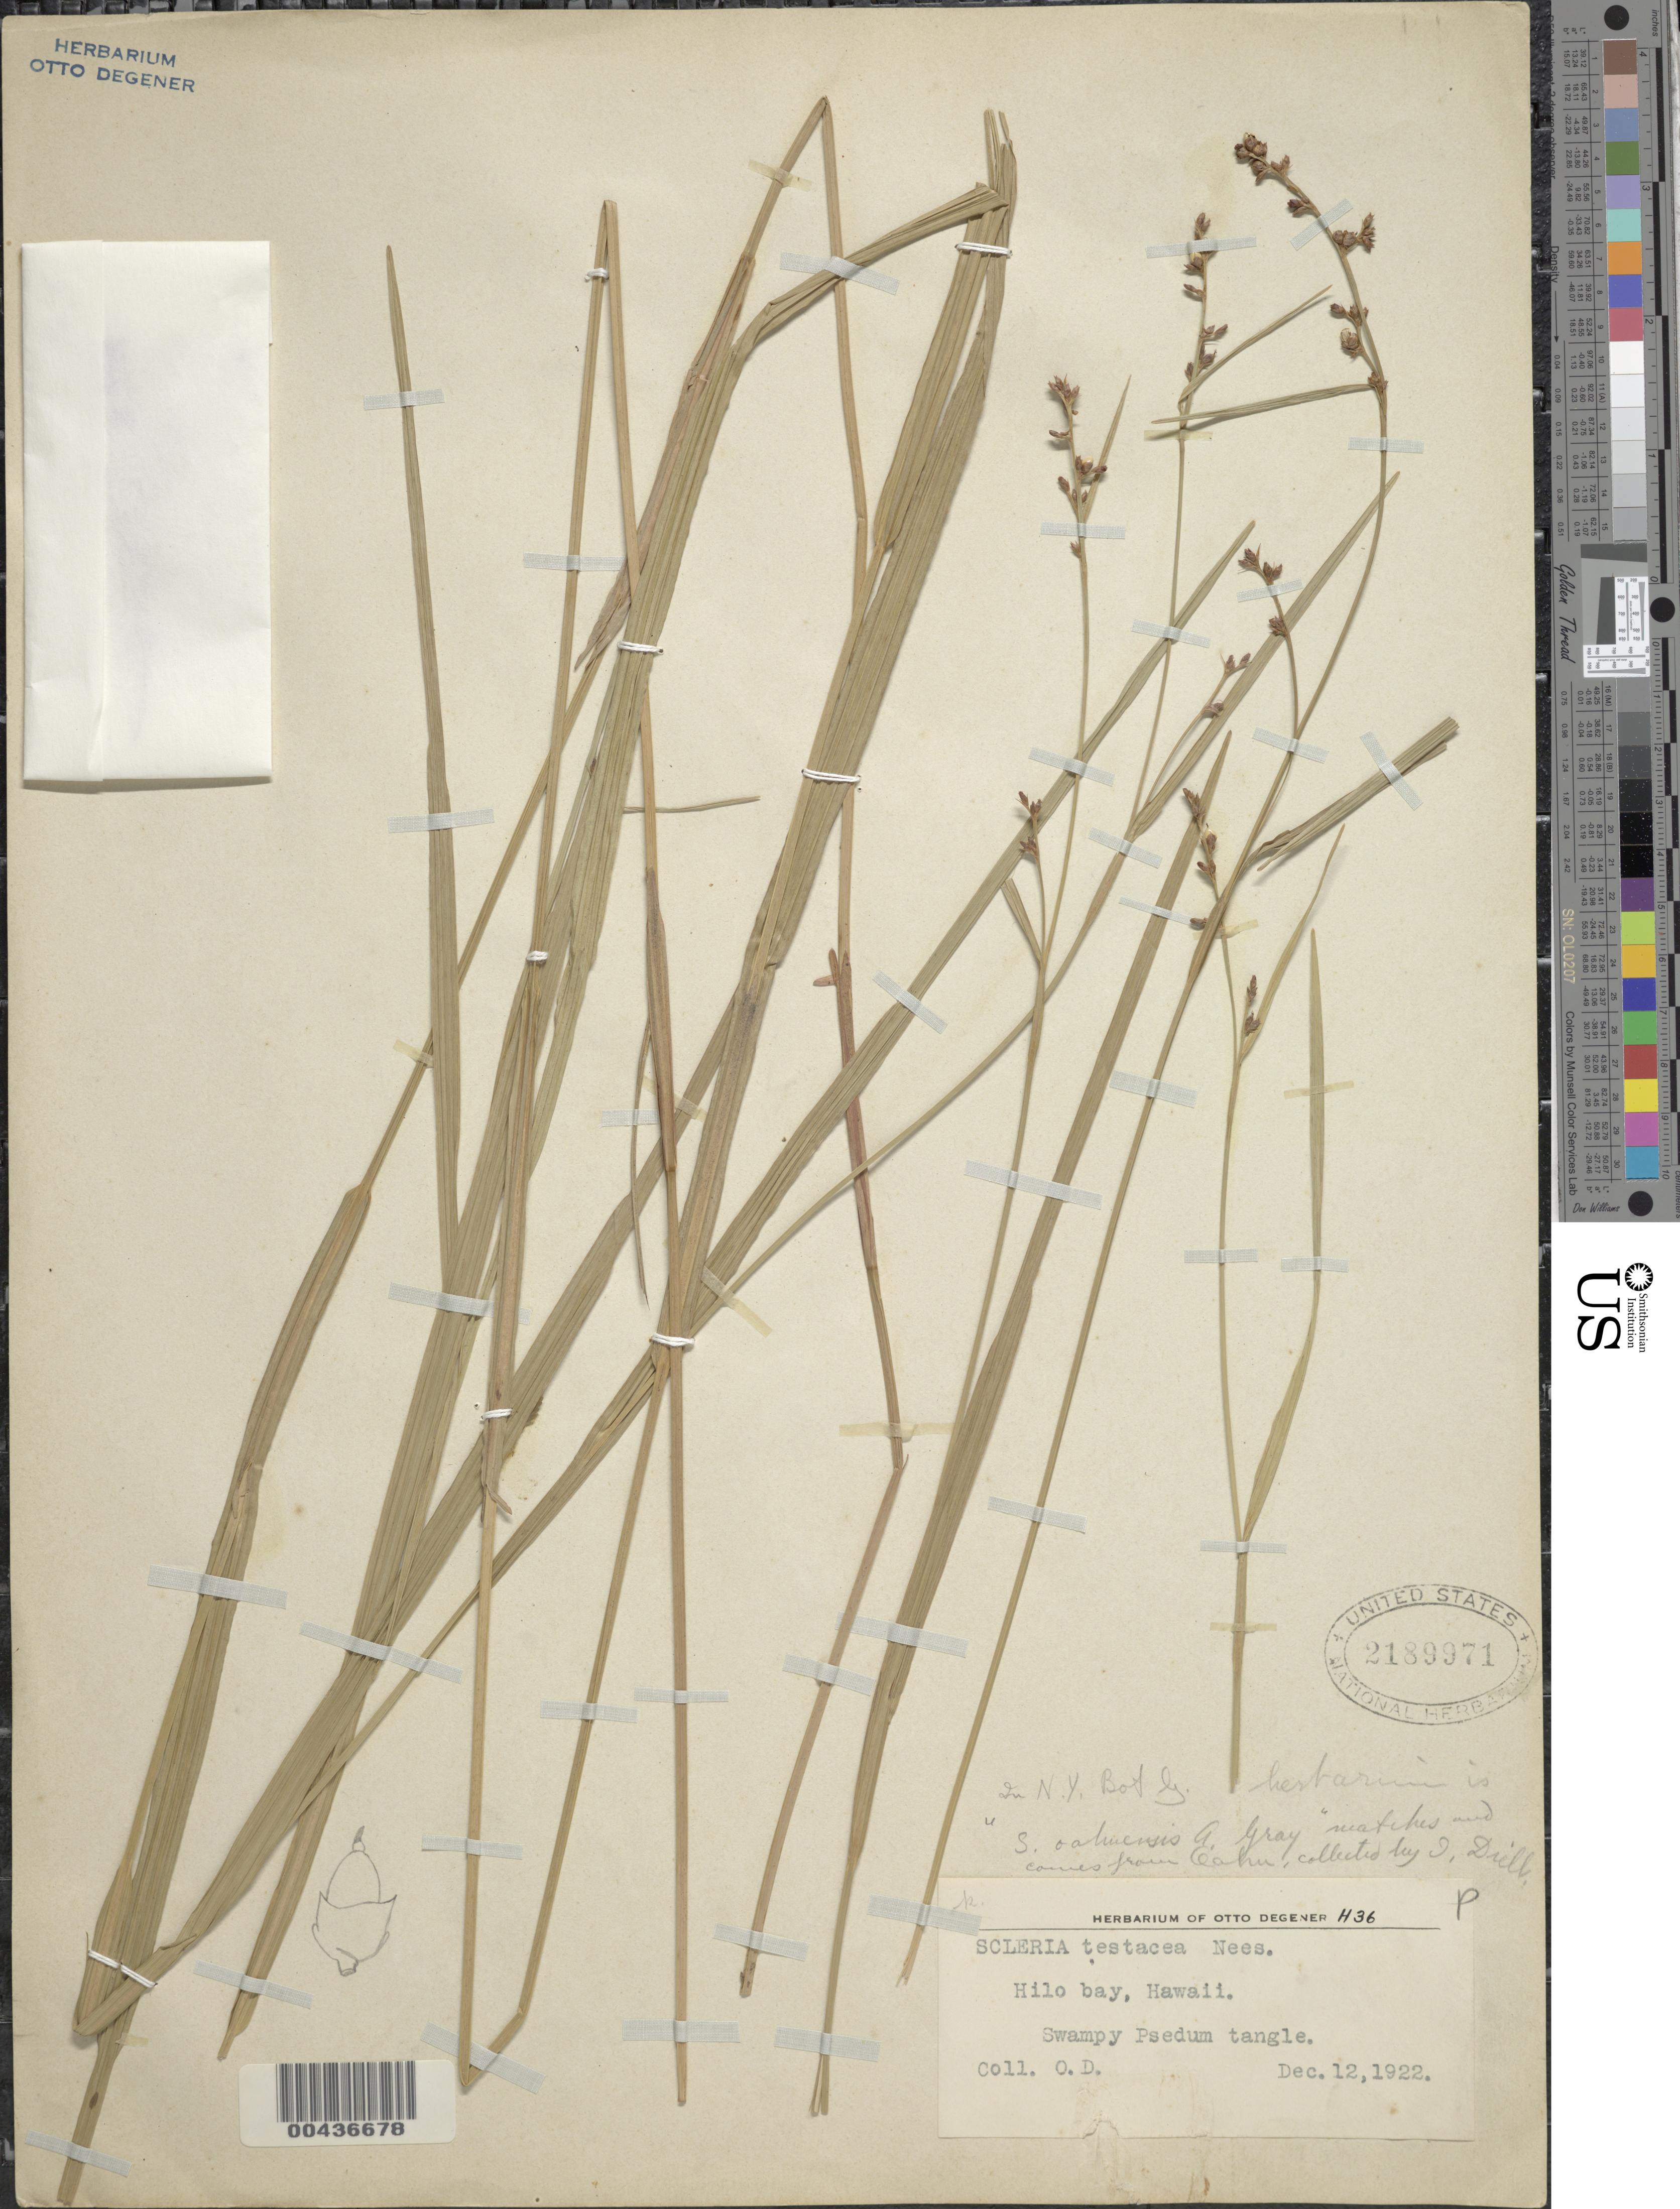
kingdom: Plantae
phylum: Tracheophyta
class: Liliopsida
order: Poales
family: Cyperaceae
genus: Scleria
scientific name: Scleria testacea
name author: Nees ex Kunth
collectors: O. Degener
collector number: H 36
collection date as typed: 12 Dec 1922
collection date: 1922-12-12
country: United States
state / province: Hawaii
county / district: Hawaii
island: Hawaii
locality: Hilo Bay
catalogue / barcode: US 2189971